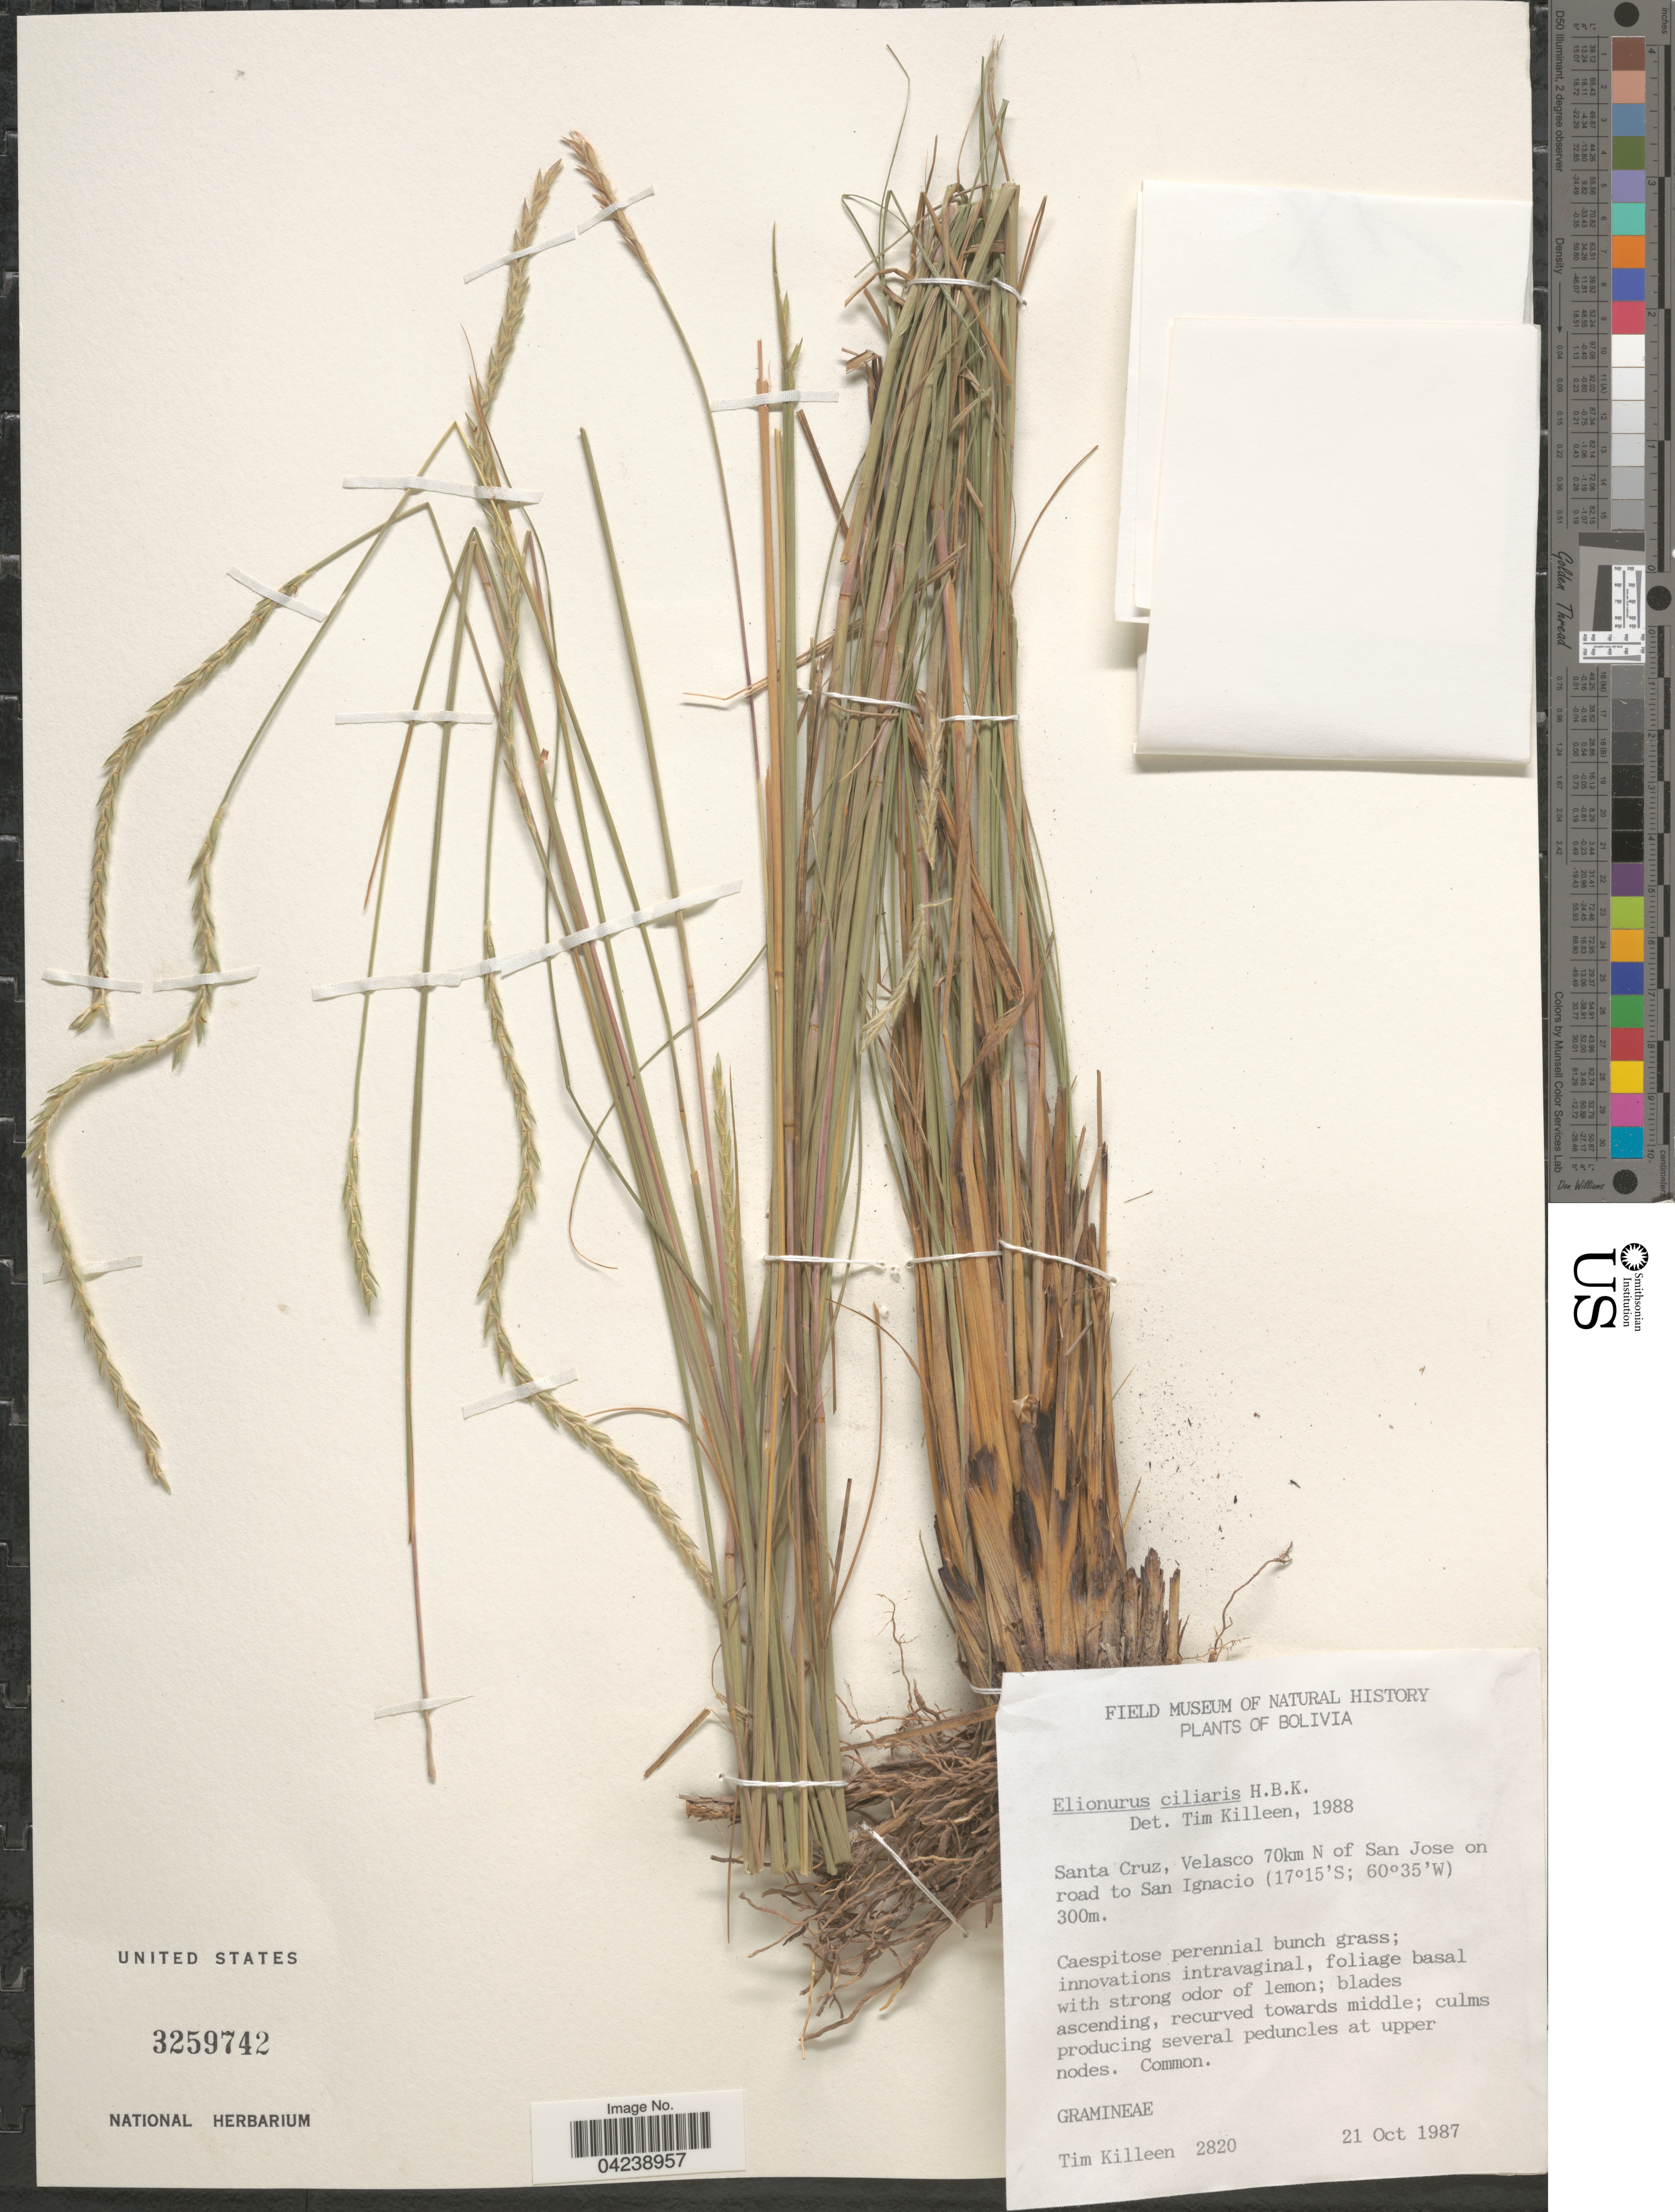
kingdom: Plantae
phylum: Tracheophyta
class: Liliopsida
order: Poales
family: Poaceae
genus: Elionurus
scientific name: Elionurus ciliaris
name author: Kunth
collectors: T. J. Killeen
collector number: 2820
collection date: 1987-10-21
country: Bolivia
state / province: Santa Cruz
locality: Velasco 70km N of San Jose on road to San Ignacio.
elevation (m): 300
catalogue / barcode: US 3259742